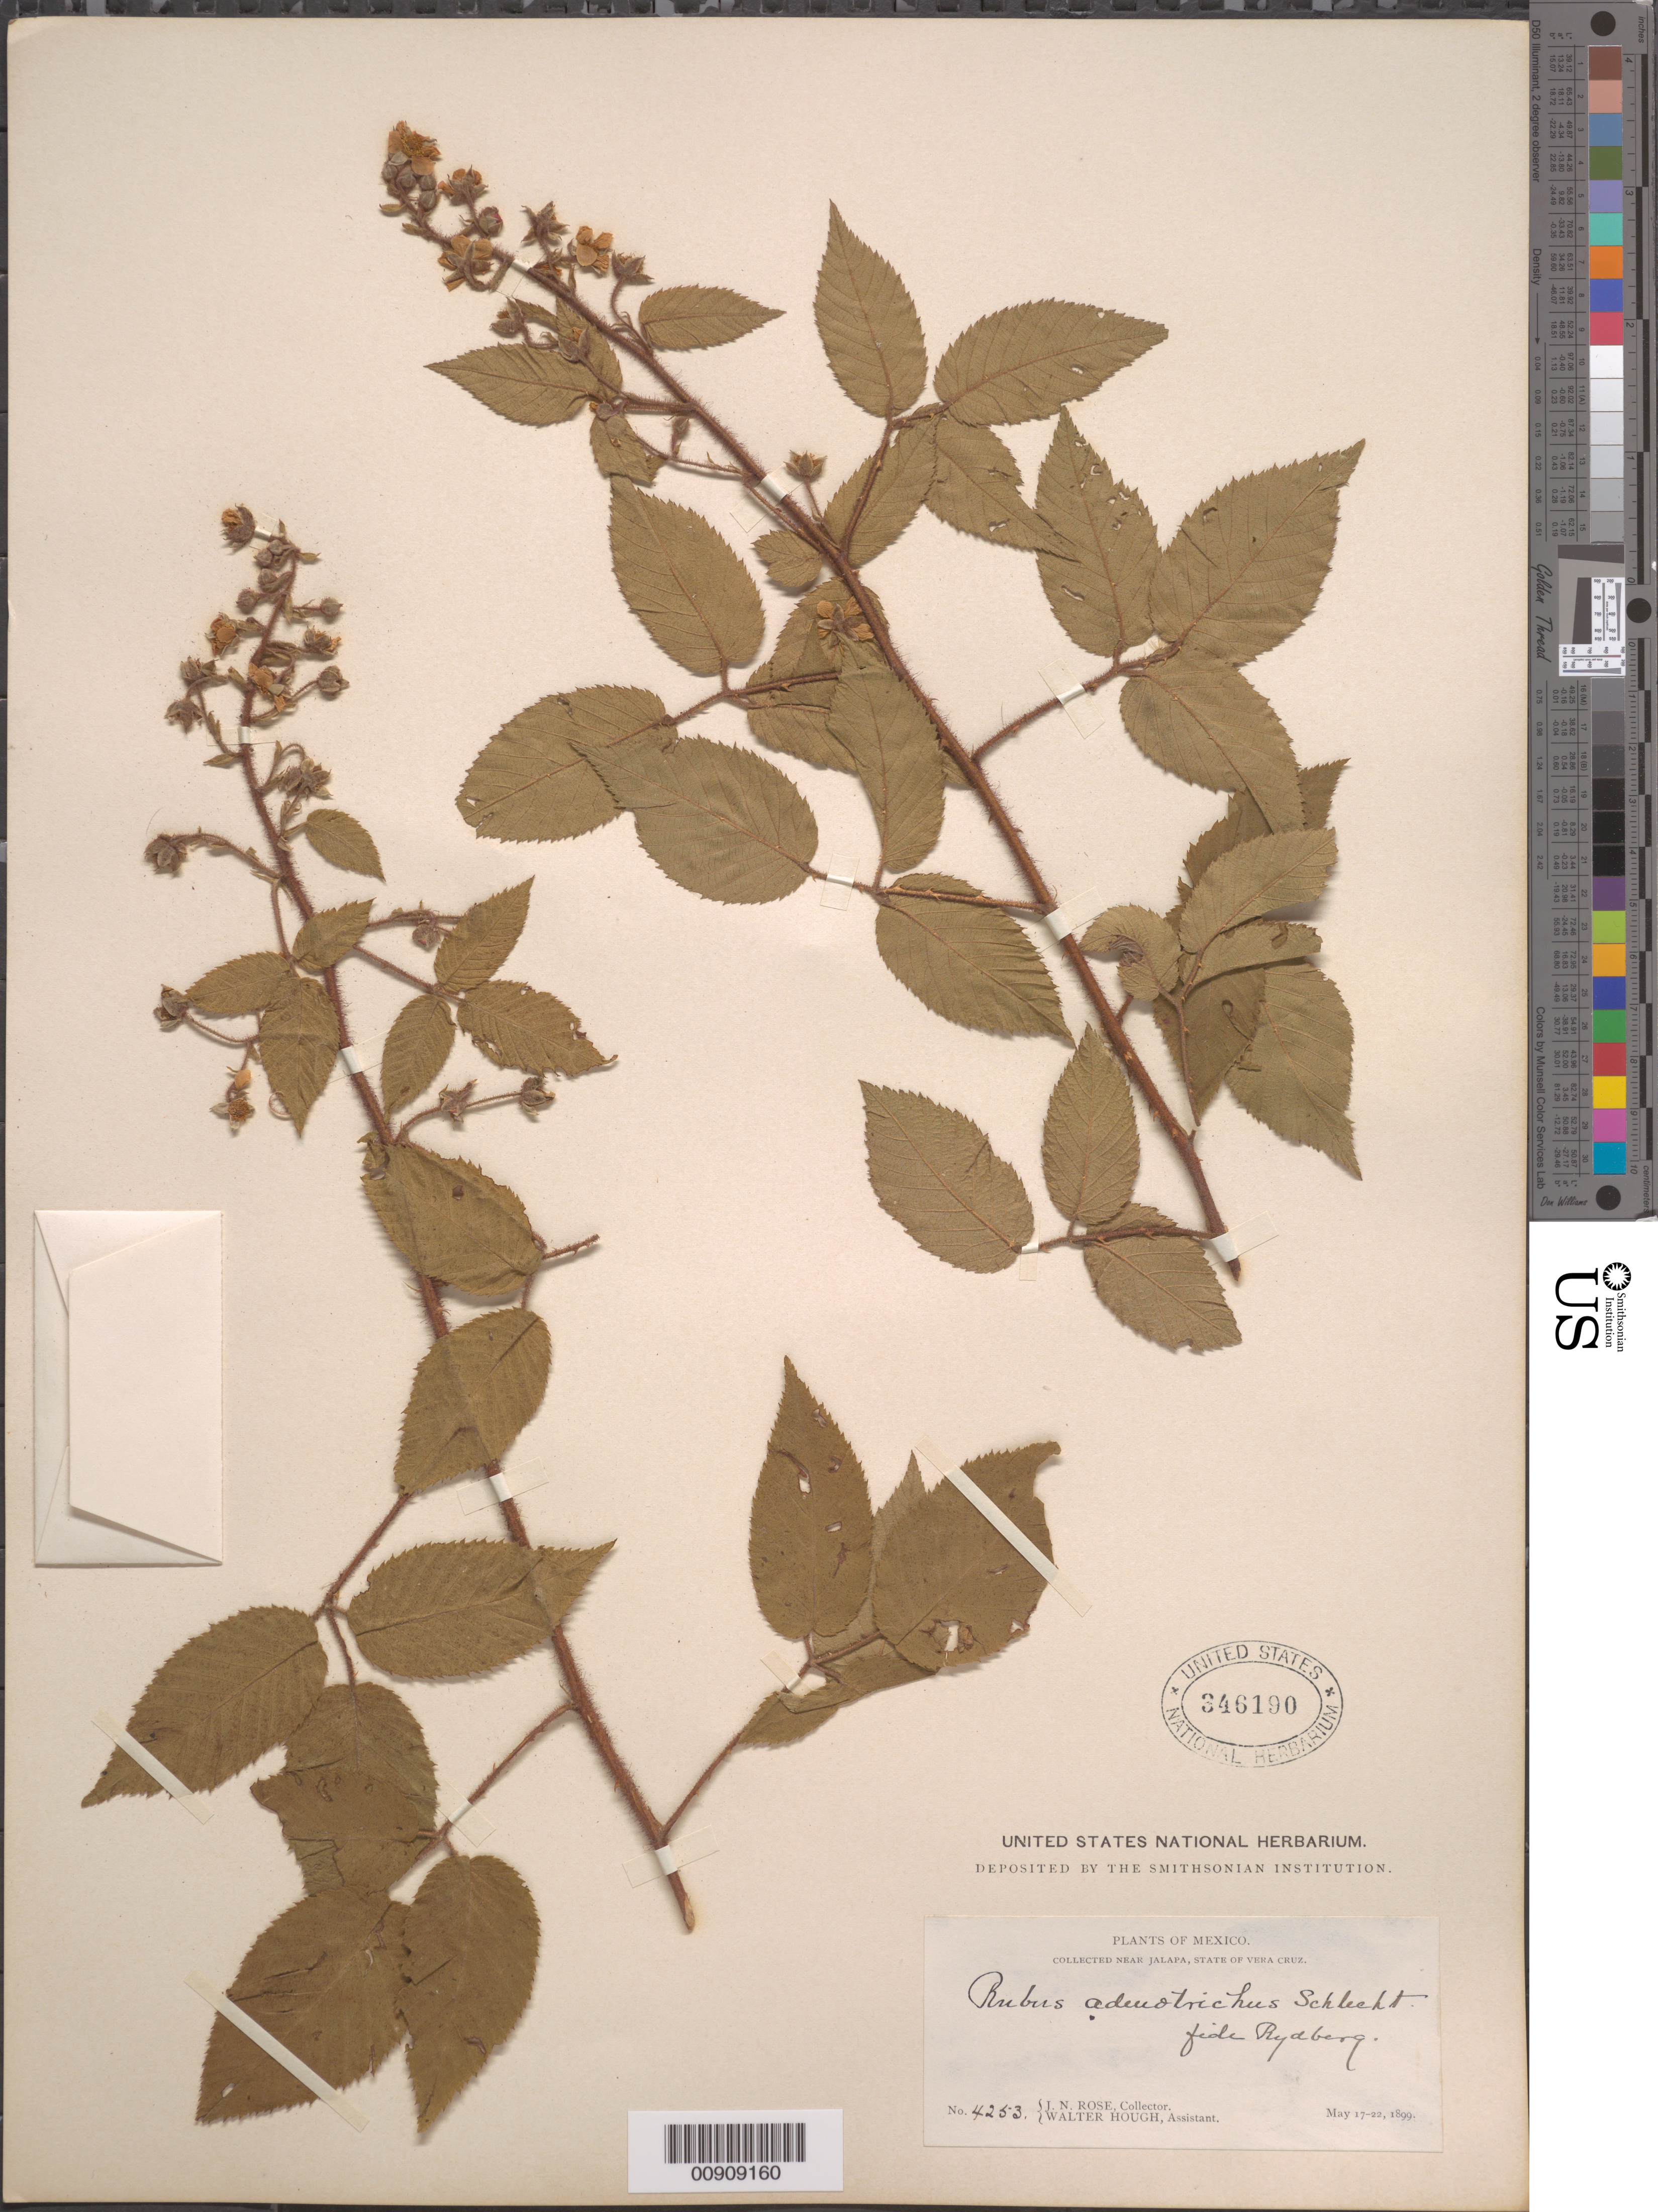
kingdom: Plantae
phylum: Tracheophyta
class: Magnoliopsida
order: Rosales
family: Rosaceae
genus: Rubus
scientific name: Rubus adenotrichos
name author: Schltdl.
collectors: J. N. Rose & W. Hough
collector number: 4253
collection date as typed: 17 May 1899 to 22 May 1899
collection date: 1899-05-17/1899-05-22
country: Mexico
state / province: Veracruz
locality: Near Jalapa, State of Veracruz.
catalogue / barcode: US 346190